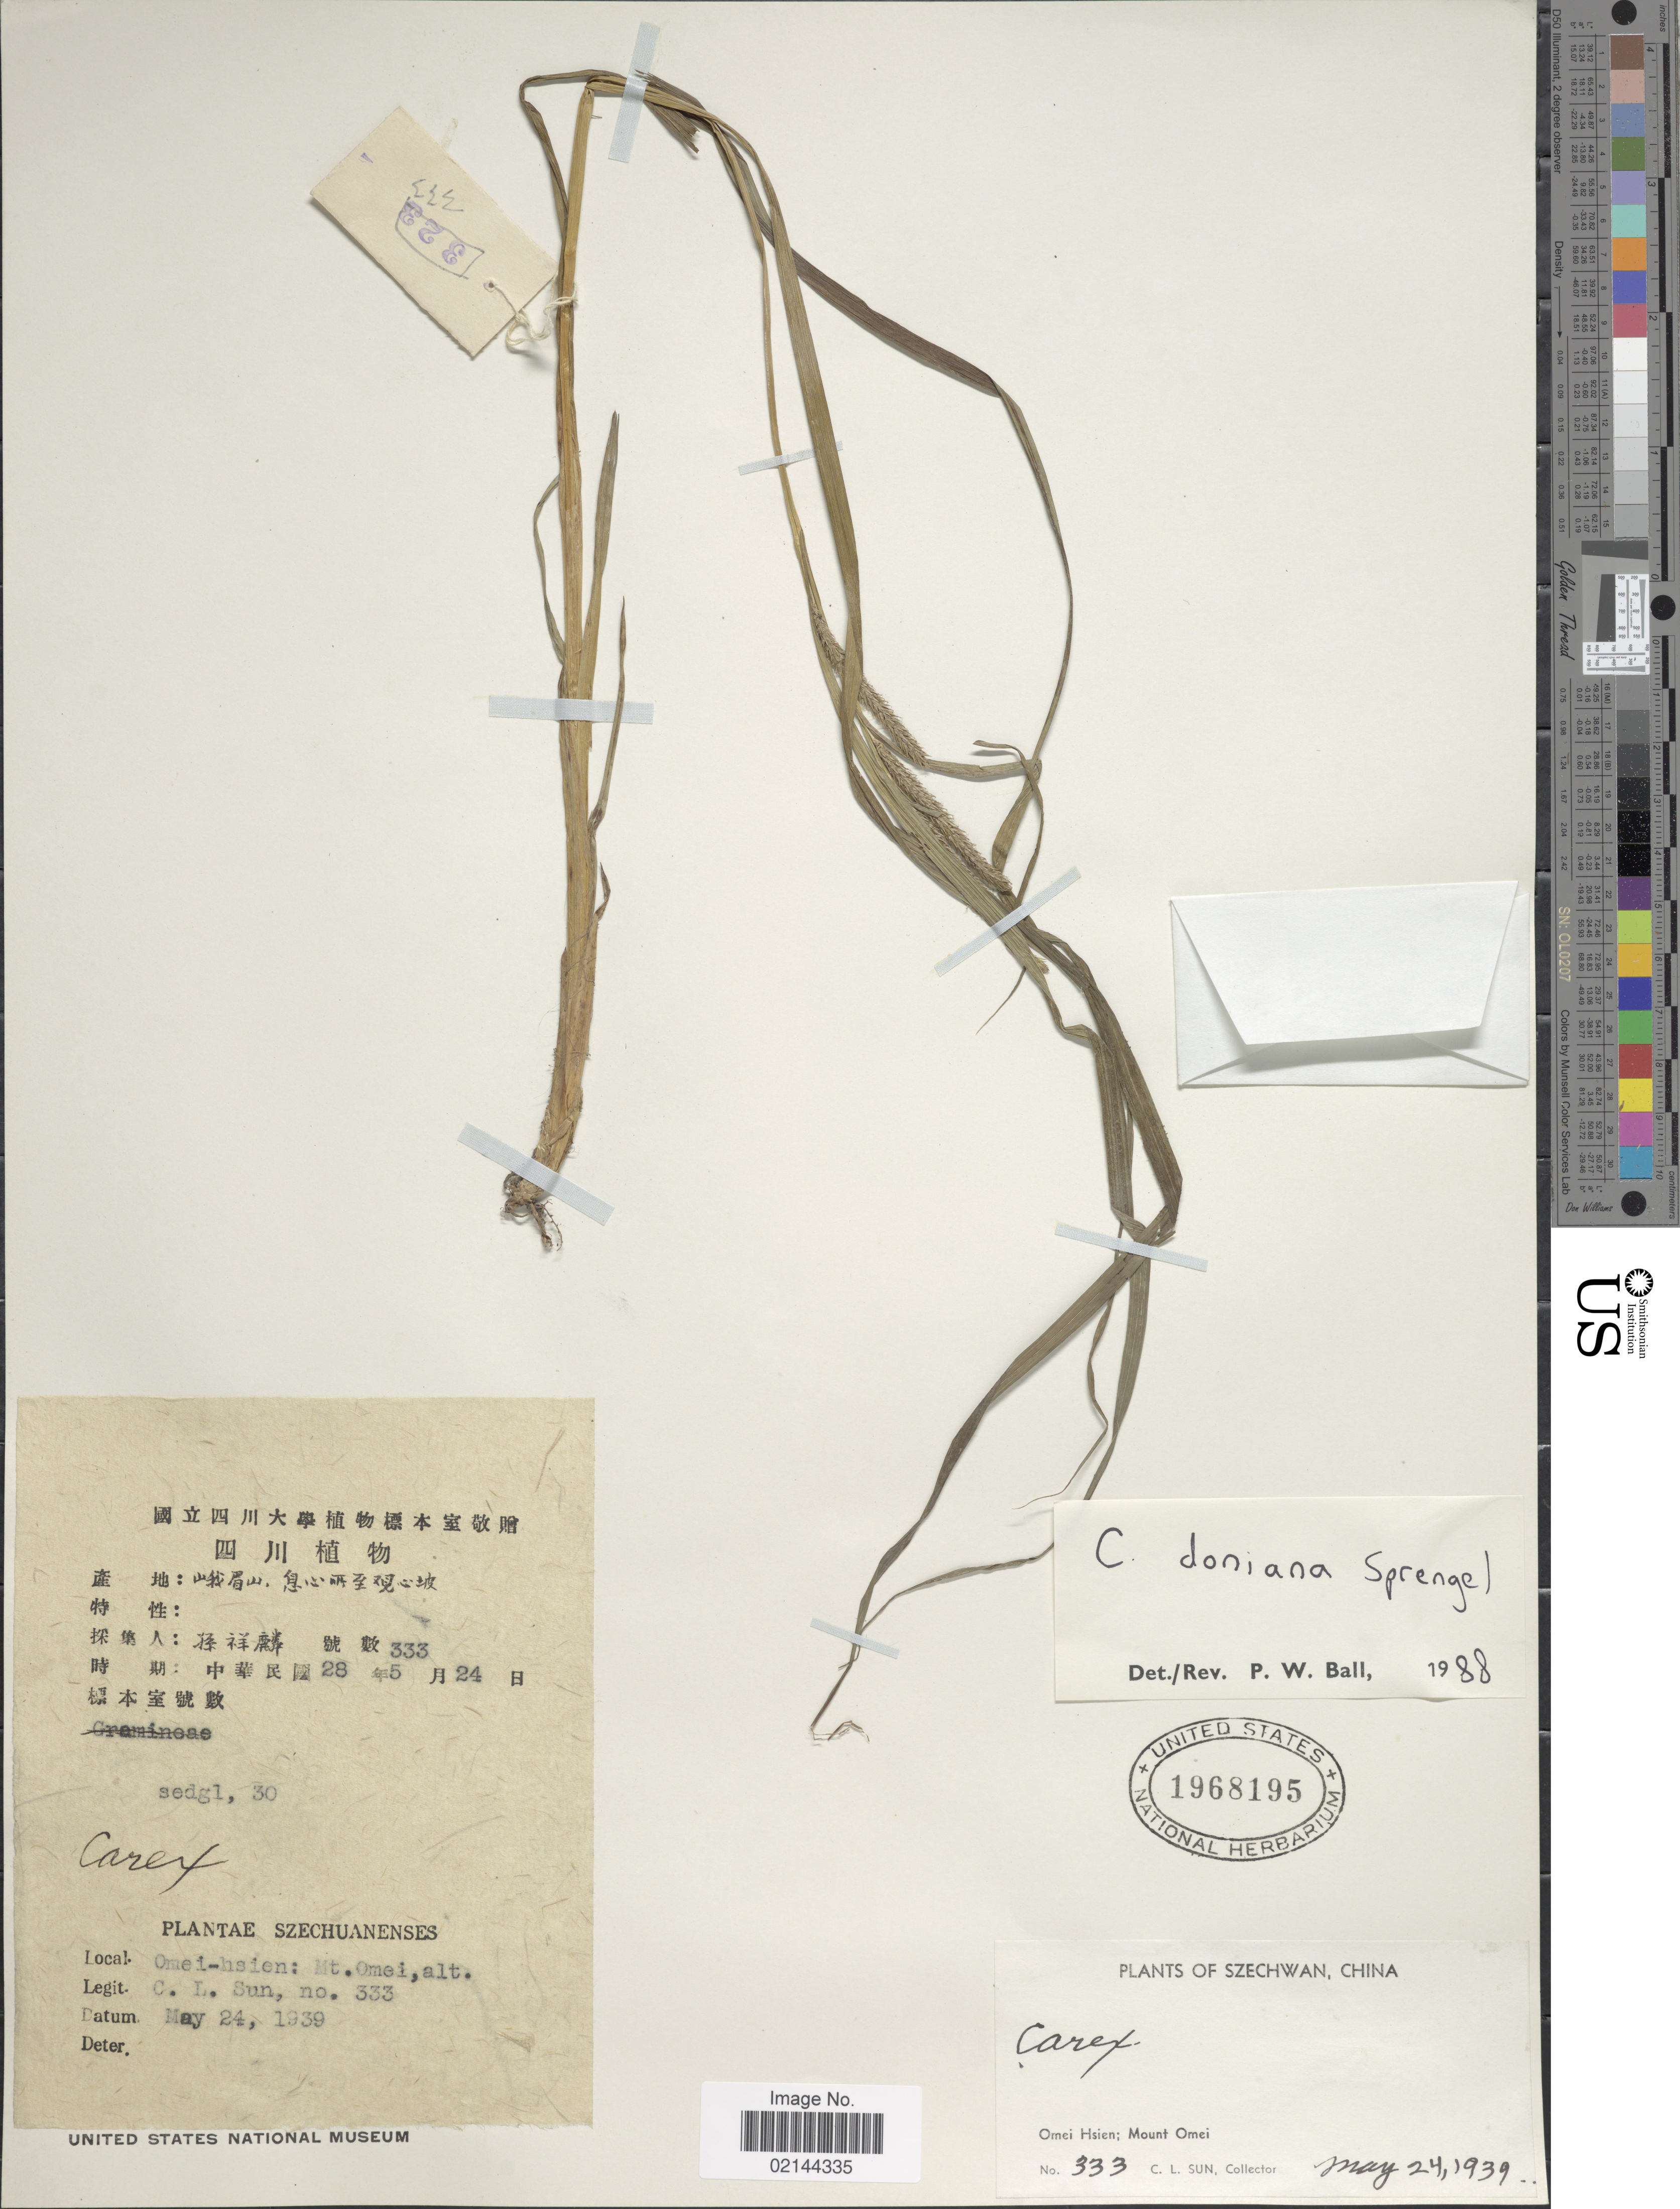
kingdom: Plantae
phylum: Tracheophyta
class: Liliopsida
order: Poales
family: Cyperaceae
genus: Carex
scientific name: Carex doniana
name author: Spreng.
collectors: C. Sun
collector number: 333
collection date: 1939-05-24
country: China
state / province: Sichuan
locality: Szechwan, China, Omei-hsien, Mt. Omei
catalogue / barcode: US 1968195